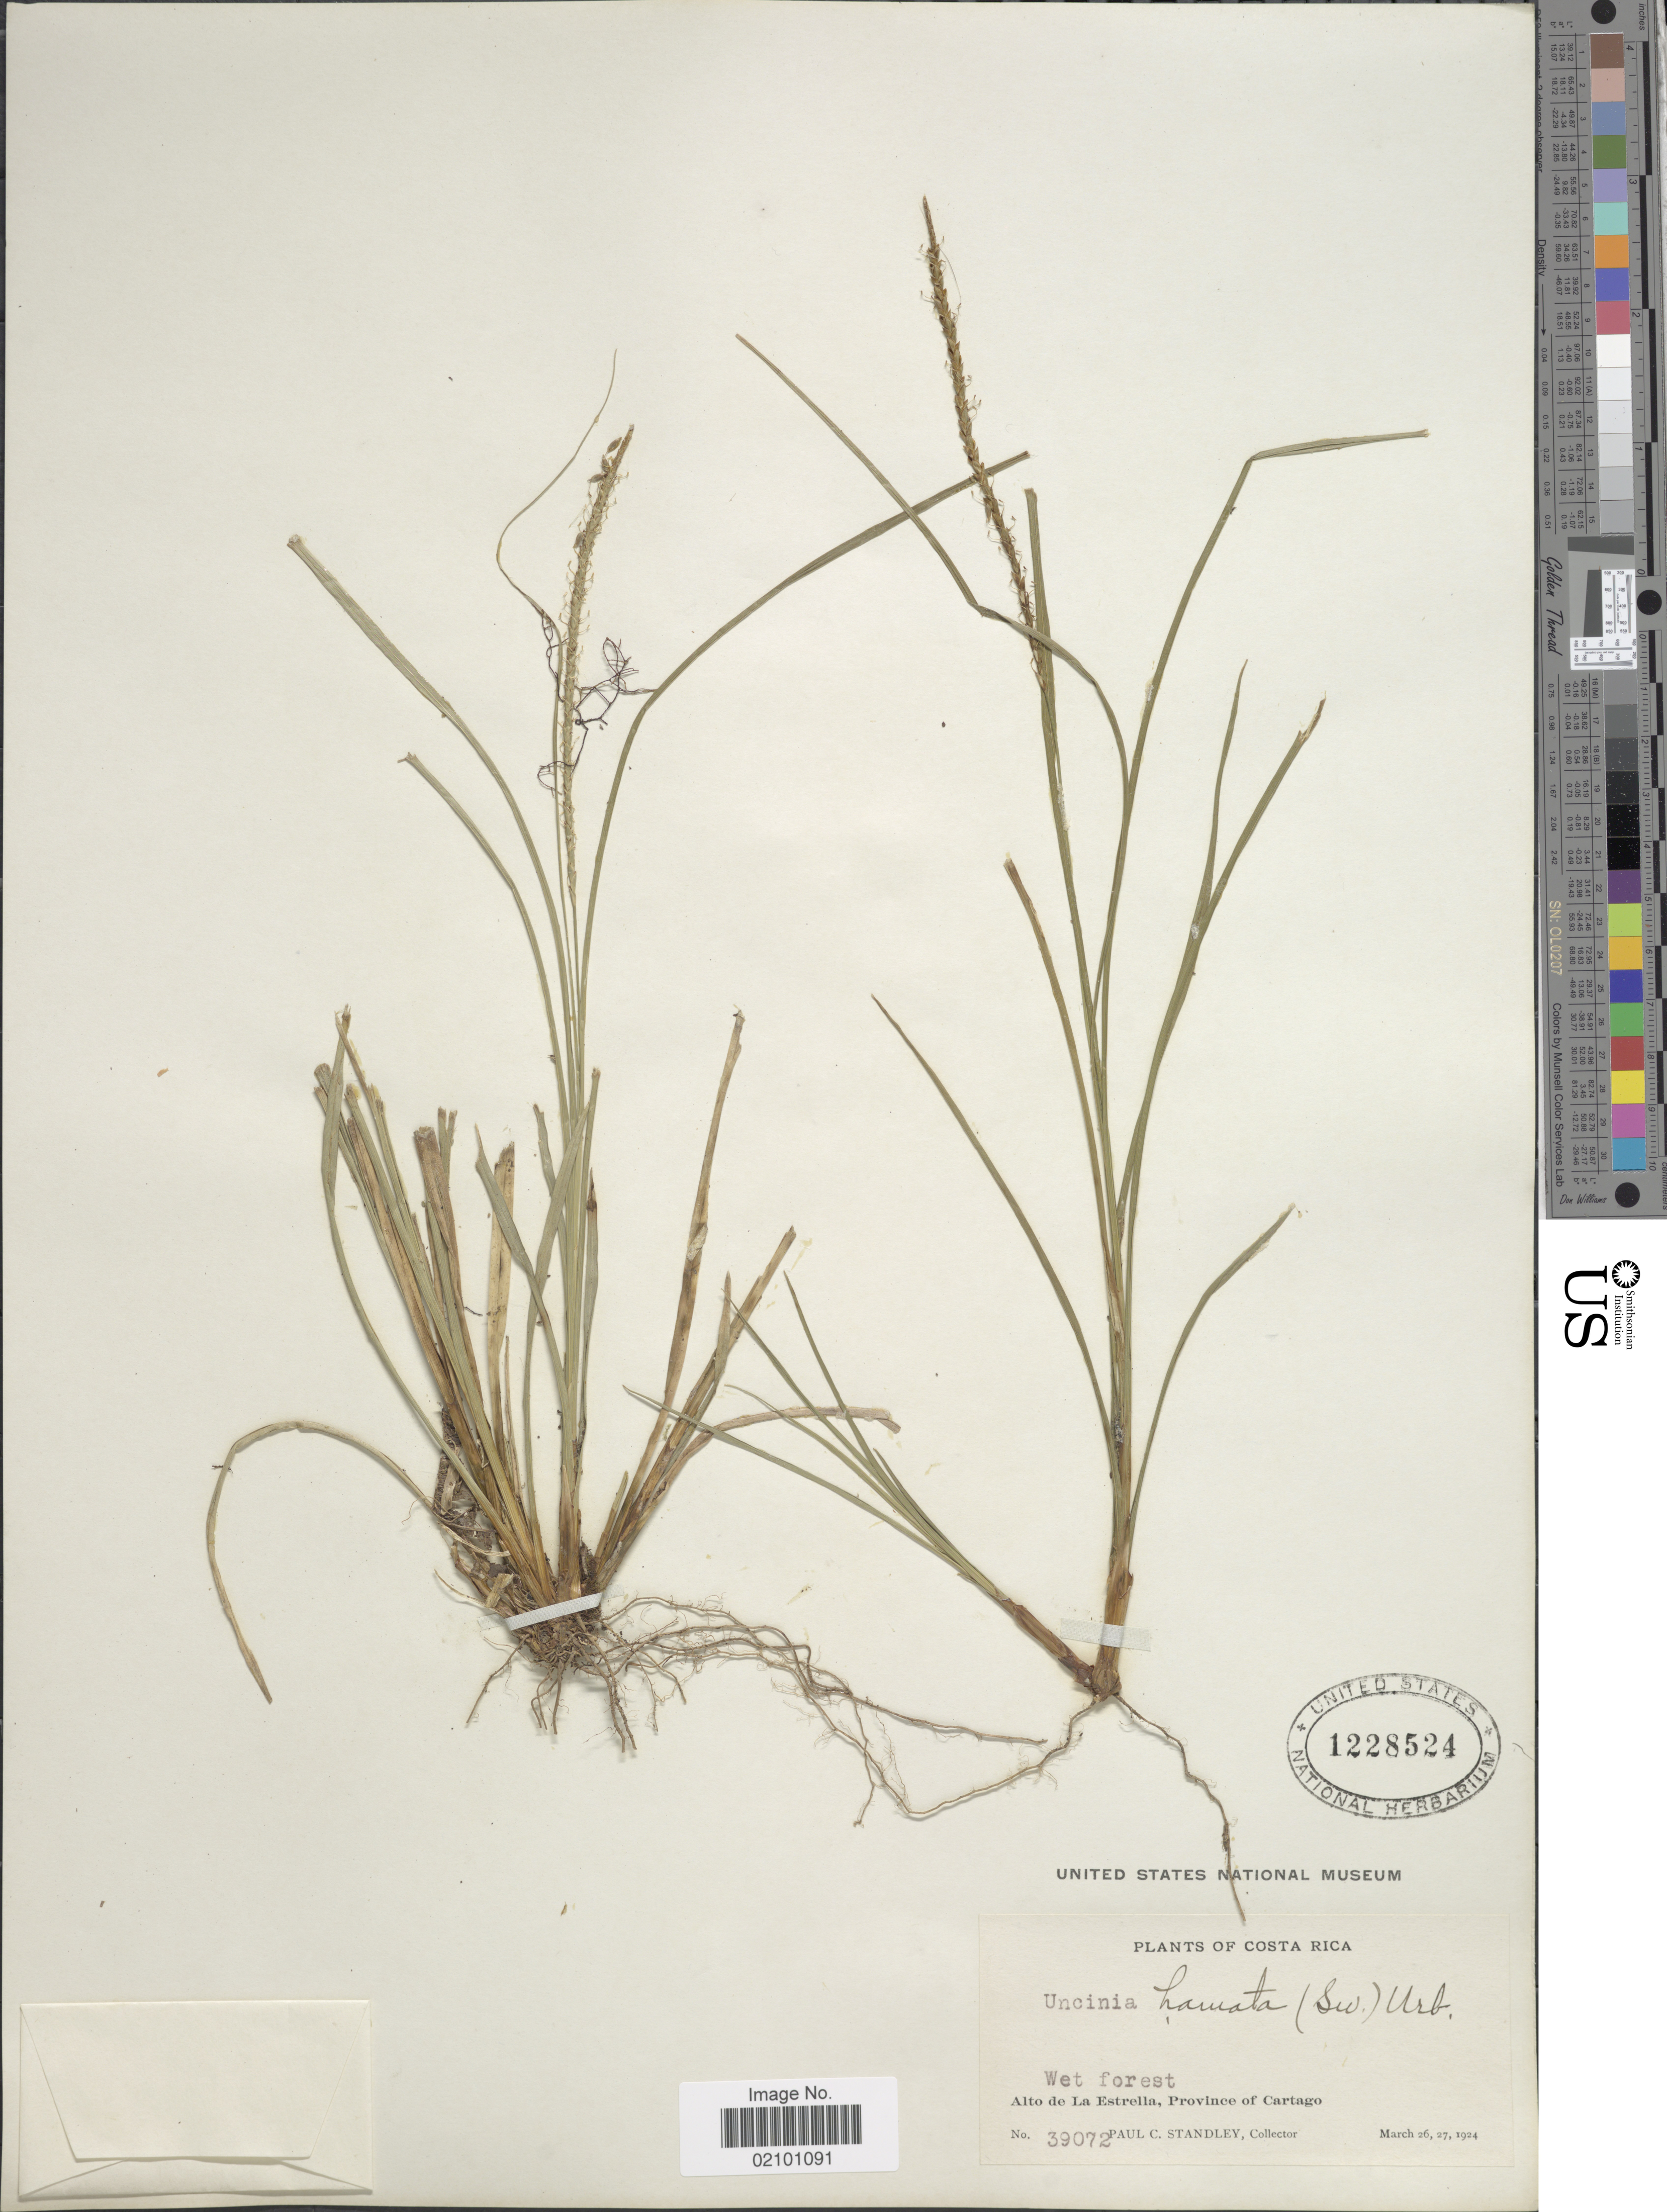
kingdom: Plantae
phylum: Tracheophyta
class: Liliopsida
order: Poales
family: Cyperaceae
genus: Carex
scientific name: Carex hamata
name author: Sw.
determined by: Strong, M. T., (US), Smithsonian Institution - National Museum of Natural History (UNITED STATES)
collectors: P. C. Standley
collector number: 39072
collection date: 1924-03-26/1924-03-27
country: Costa Rica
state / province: Cartago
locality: Alto de La Estrella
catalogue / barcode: US 1228524